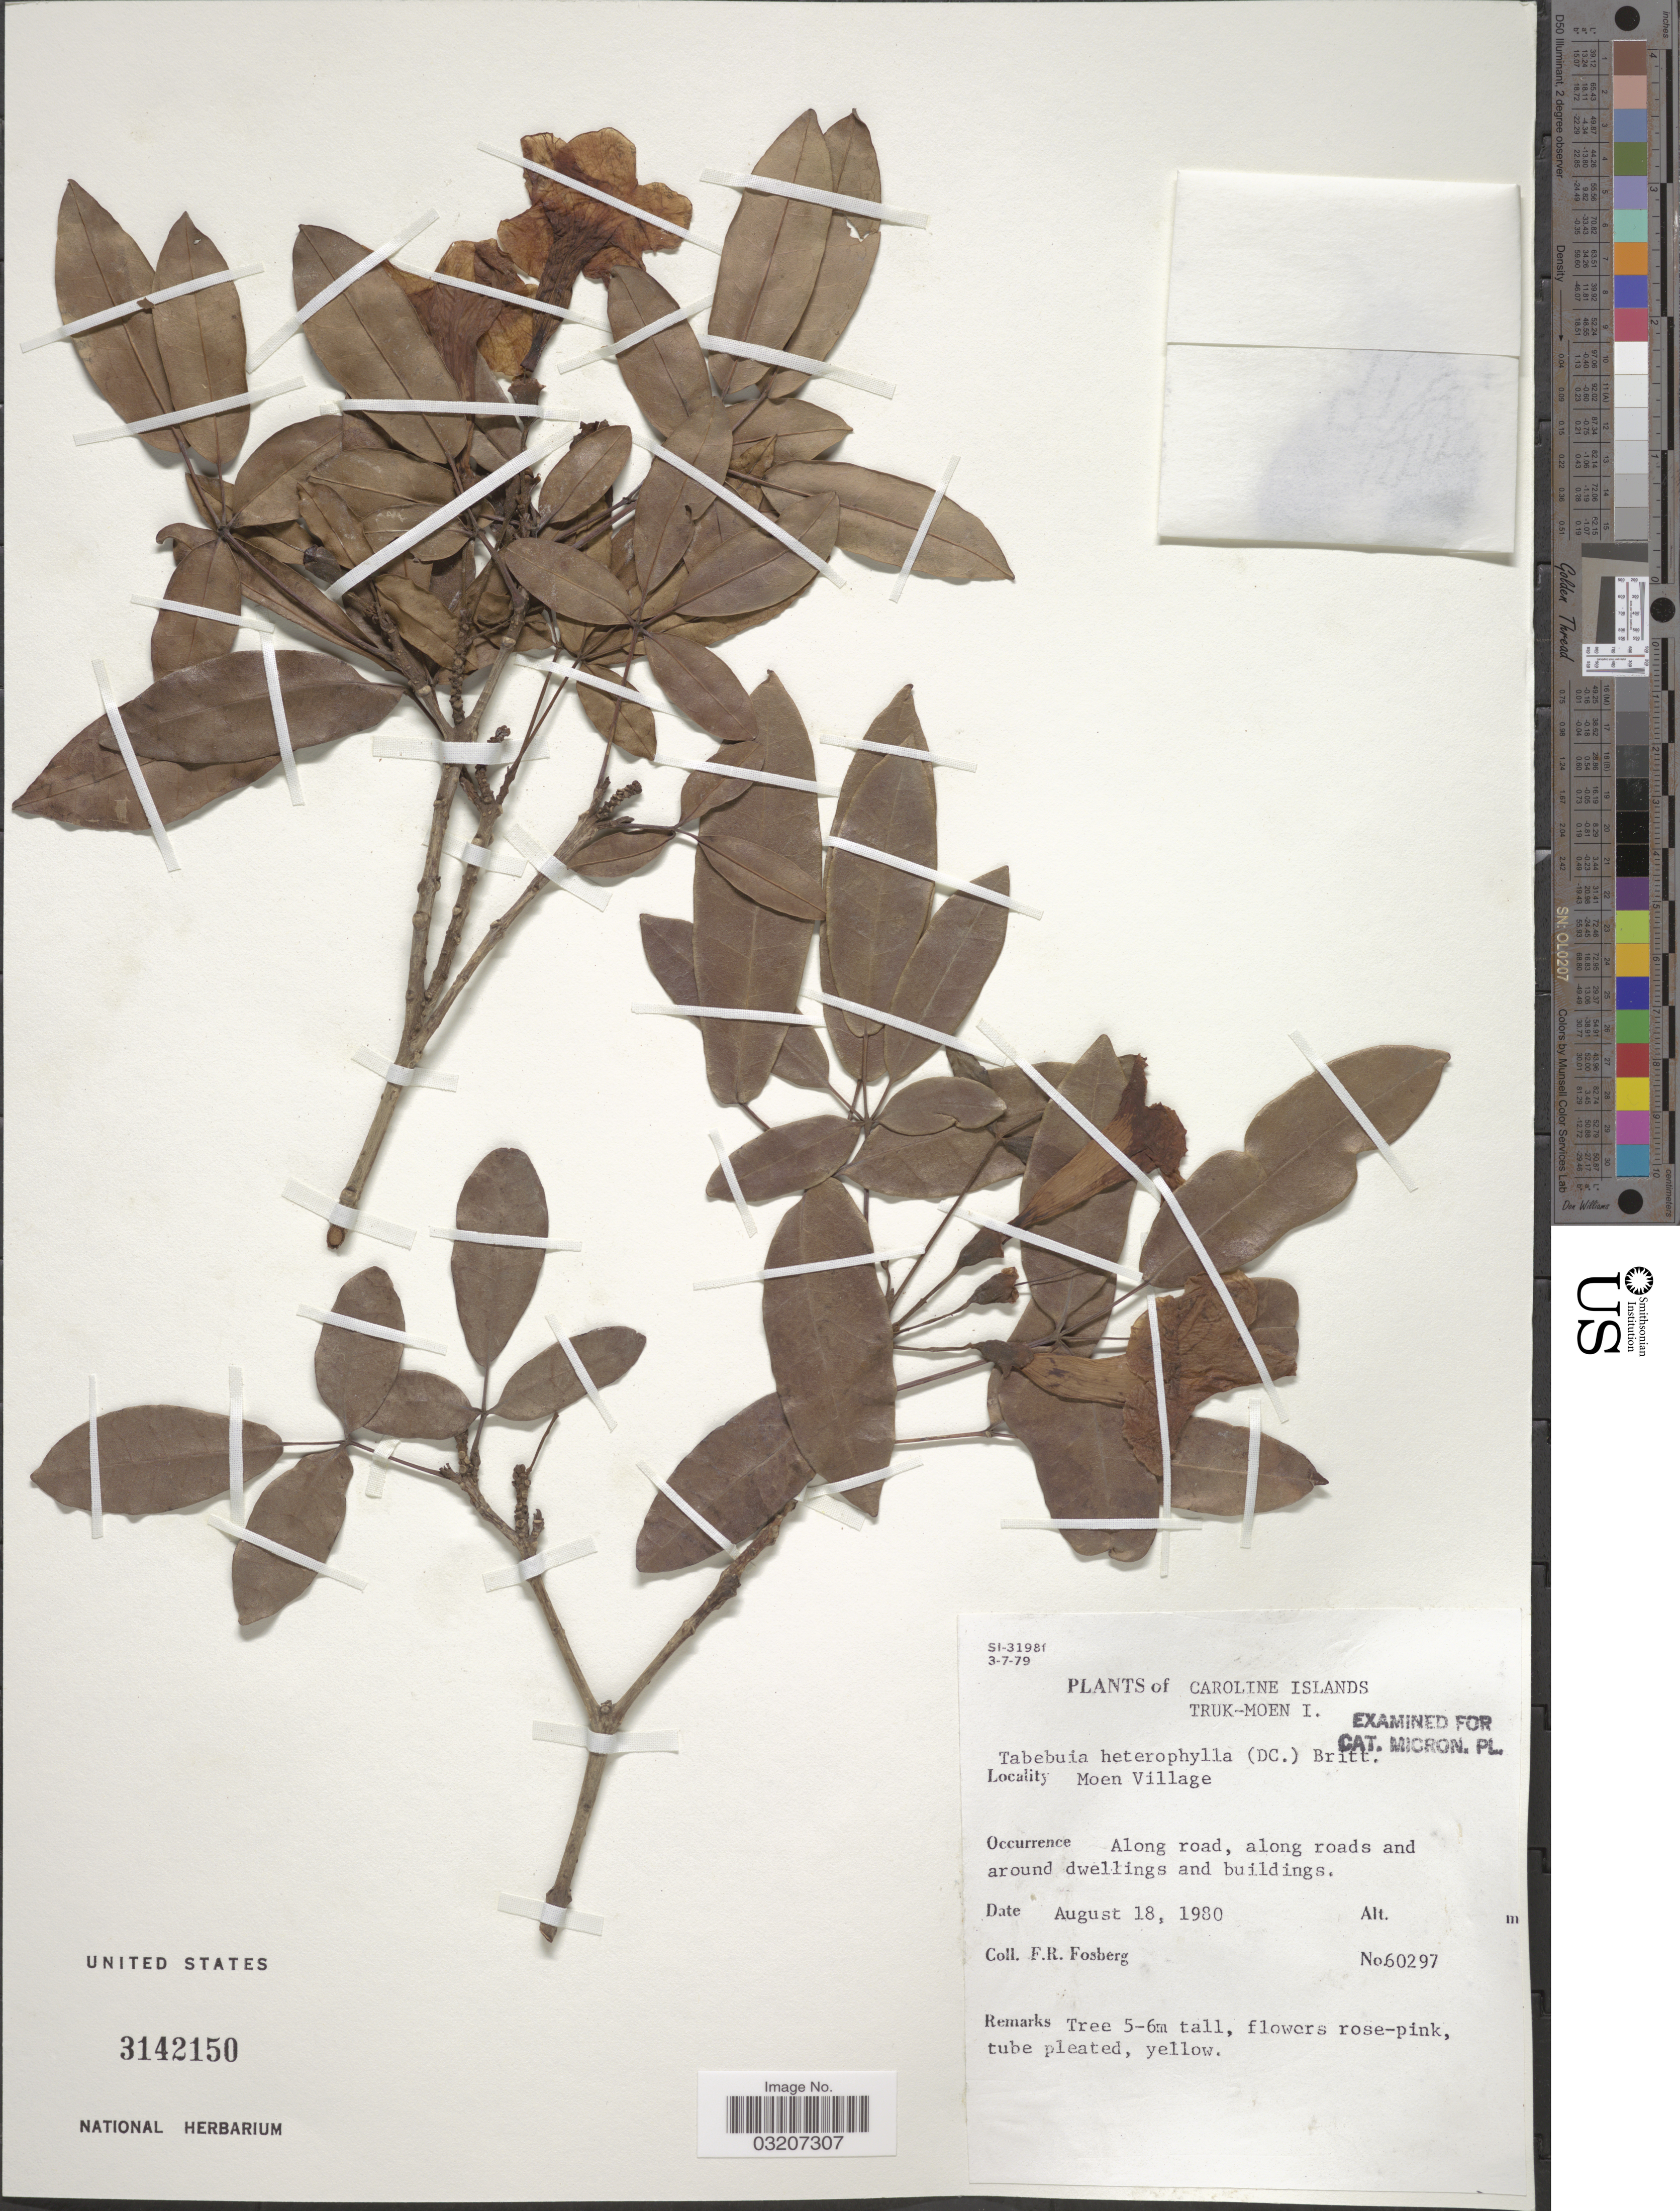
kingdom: Plantae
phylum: Tracheophyta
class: Magnoliopsida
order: Lamiales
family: Bignoniaceae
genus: Tabebuia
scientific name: Tabebuia heterophylla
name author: (DC.) Britton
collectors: F. R. Fosberg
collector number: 60297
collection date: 1980-08-18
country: Micronesia, Federated States of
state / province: Truk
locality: Caroline Islands, Truk-Moen I., Moen Village.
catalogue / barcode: US 3142150